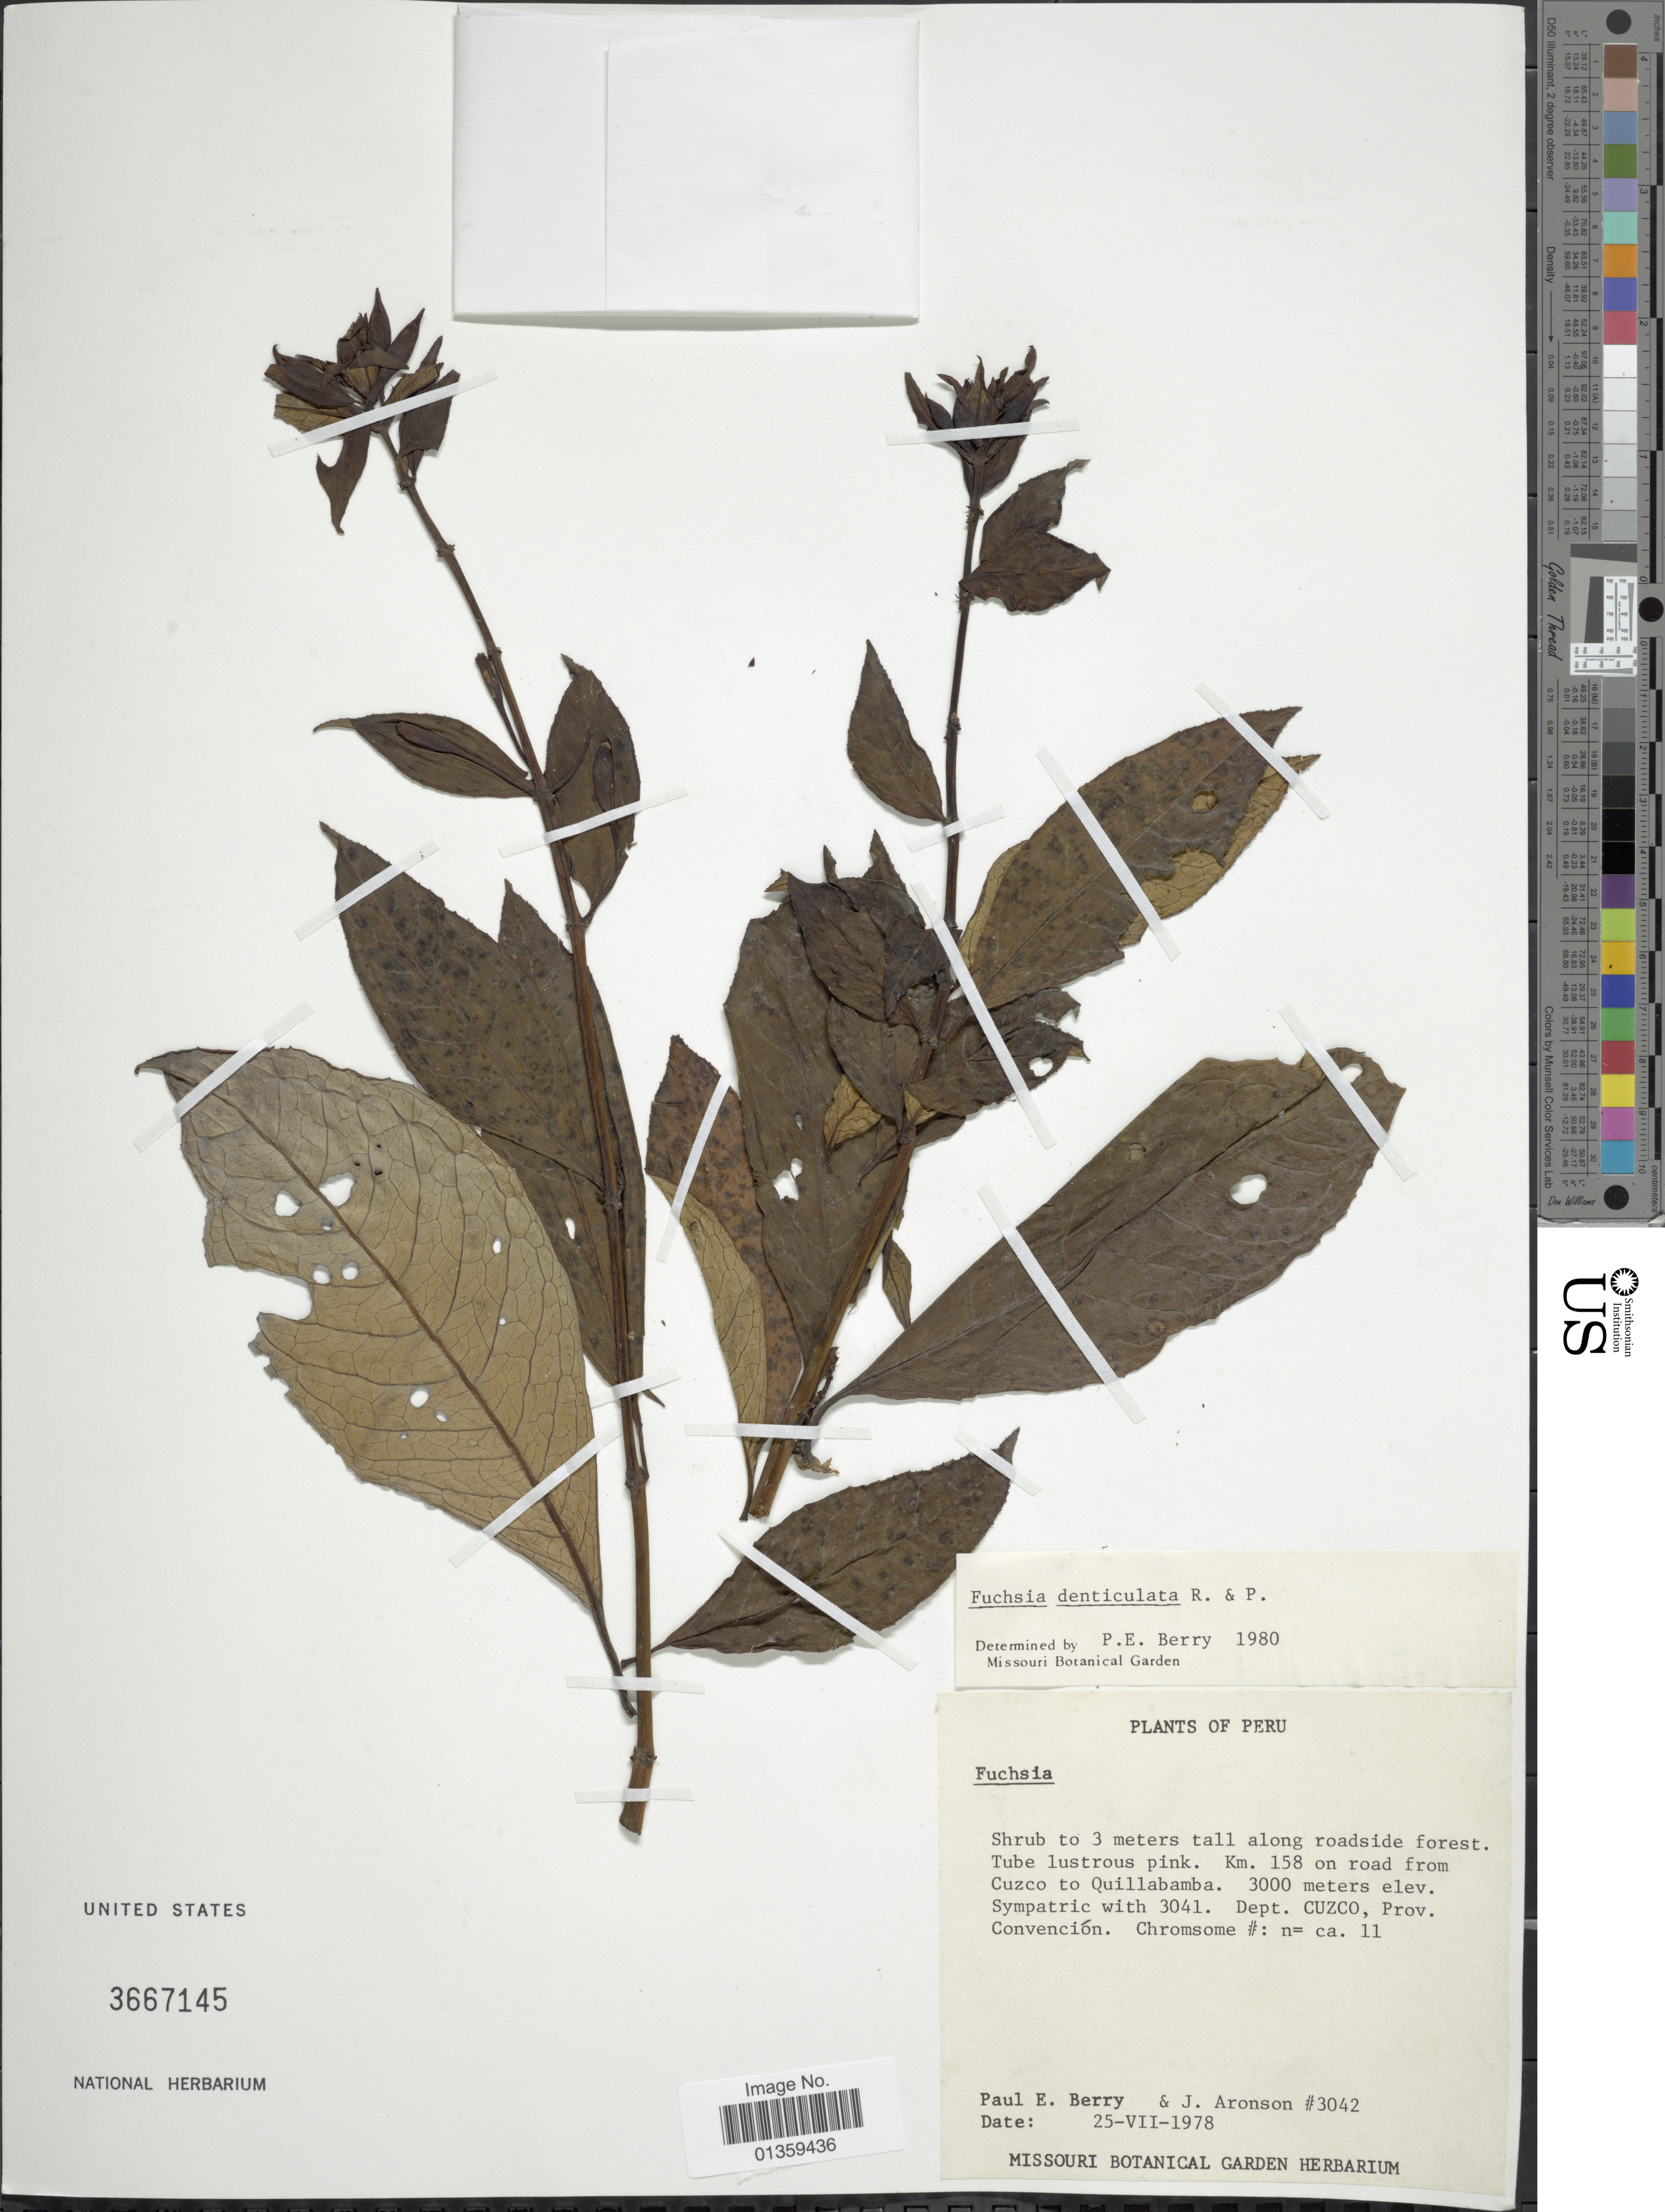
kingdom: Plantae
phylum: Tracheophyta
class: Magnoliopsida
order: Myrtales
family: Onagraceae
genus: Fuchsia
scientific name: Fuchsia denticulata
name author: Ruiz & Pav.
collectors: P. E. Berry & J. Aronson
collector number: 3042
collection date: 1978-07-25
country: Peru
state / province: Cusco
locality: Km. 158 on road from Cuzco to Quillabamba, Prov. Convención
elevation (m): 3000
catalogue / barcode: US 3667145